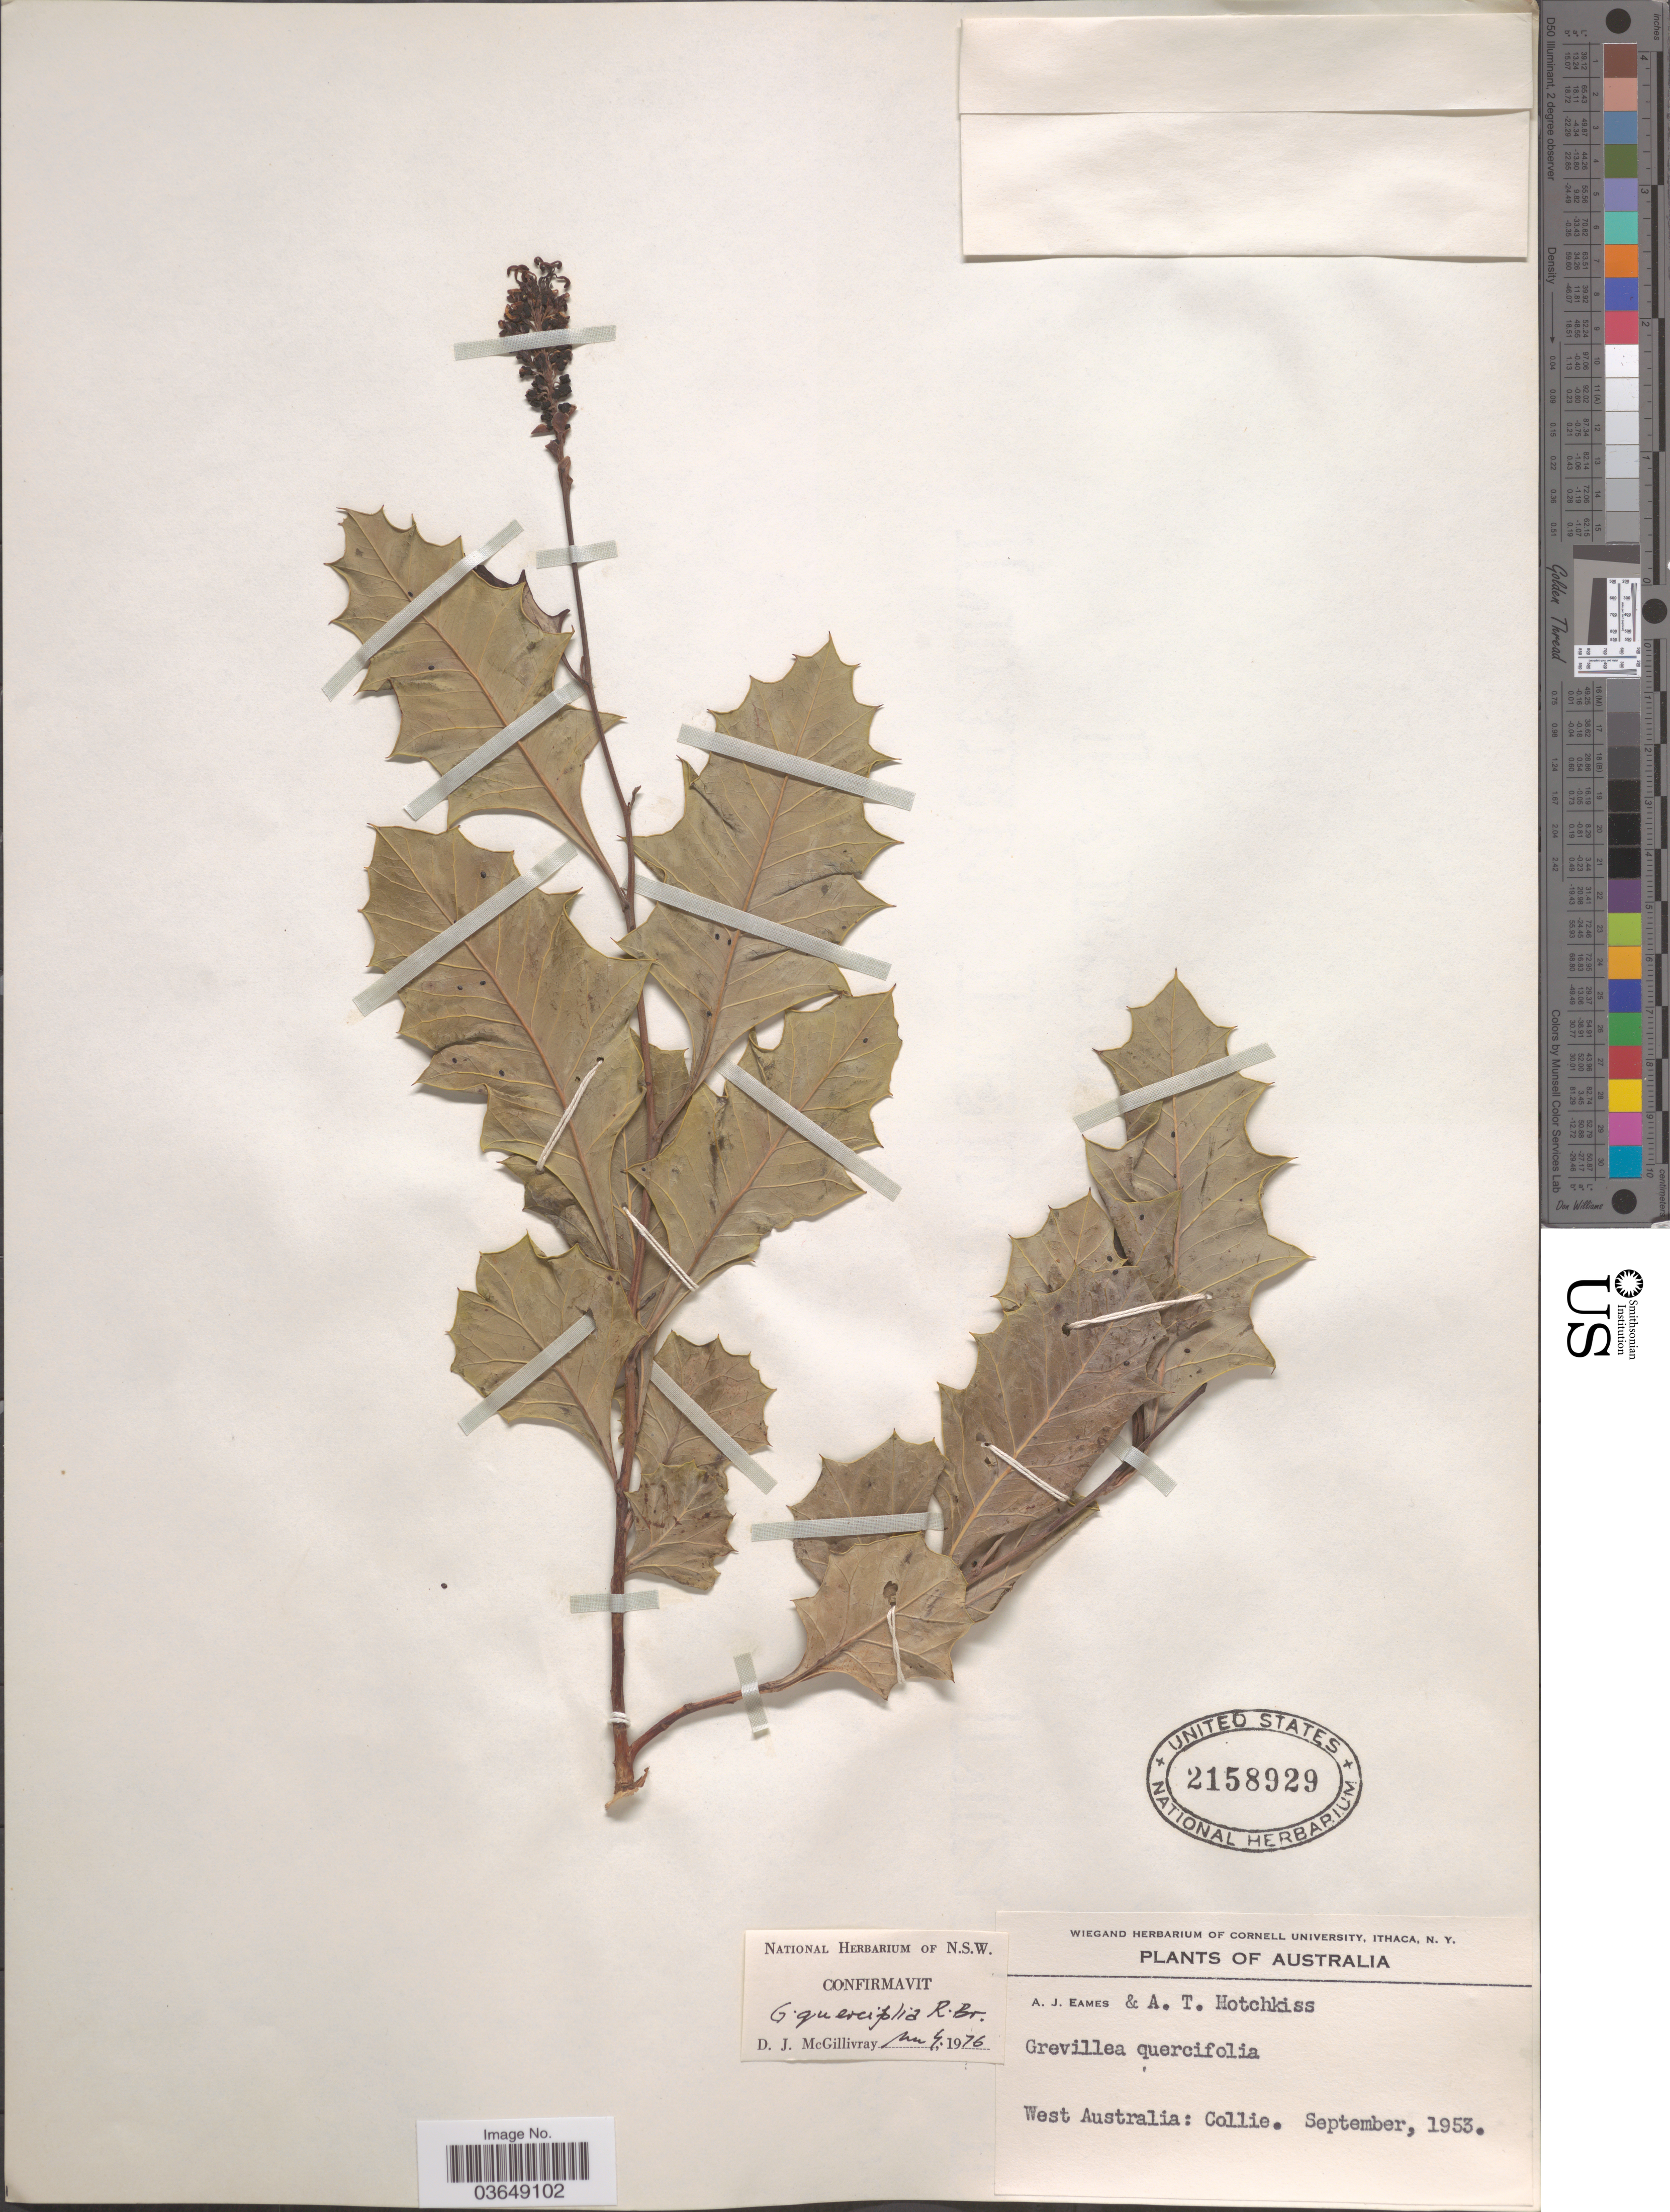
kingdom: Plantae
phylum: Tracheophyta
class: Magnoliopsida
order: Proteales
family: Proteaceae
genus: Grevillea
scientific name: Grevillea quercifolia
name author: R. Br.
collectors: A. J. Eames & A. Hotchkiss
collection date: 1953-09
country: Australia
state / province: Western Australia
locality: West Australia: Collie.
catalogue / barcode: US 2158929